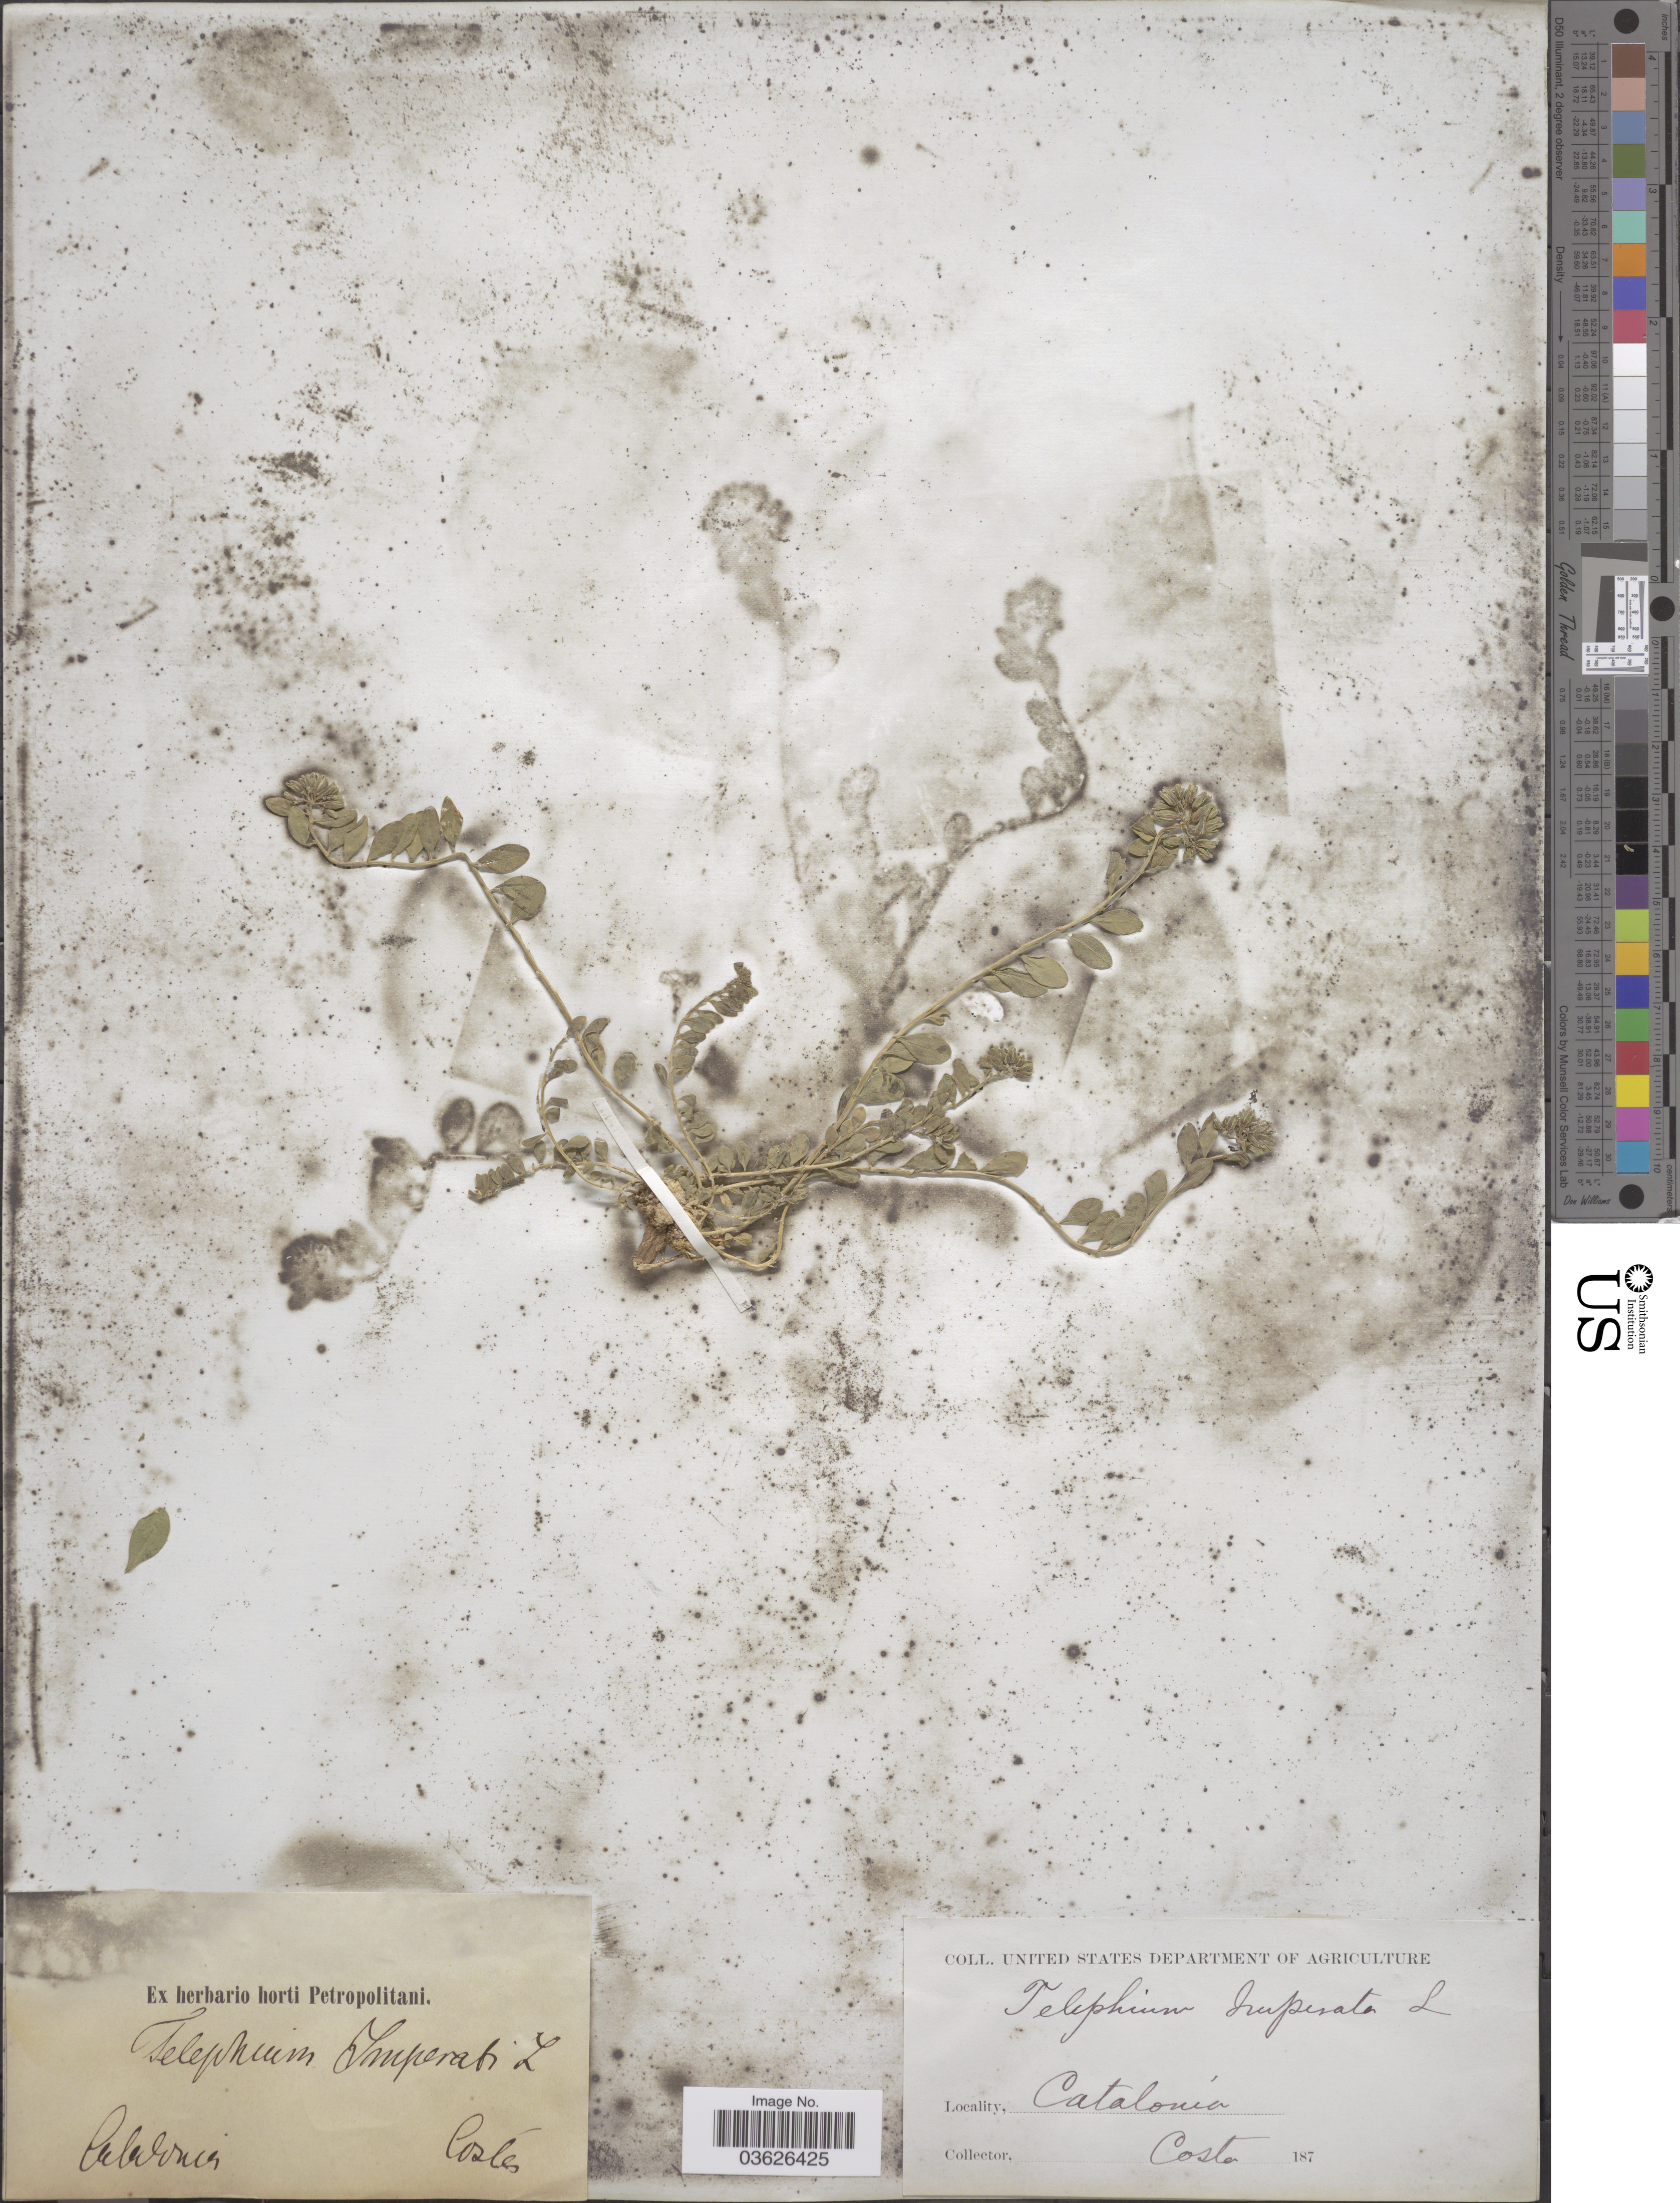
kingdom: Plantae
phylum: Tracheophyta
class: Magnoliopsida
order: Caryophyllales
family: Caryophyllaceae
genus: Telephium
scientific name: Telephium imperati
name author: L.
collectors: -. Costa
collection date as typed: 187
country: Spain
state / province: Catalunya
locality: Catalonia.